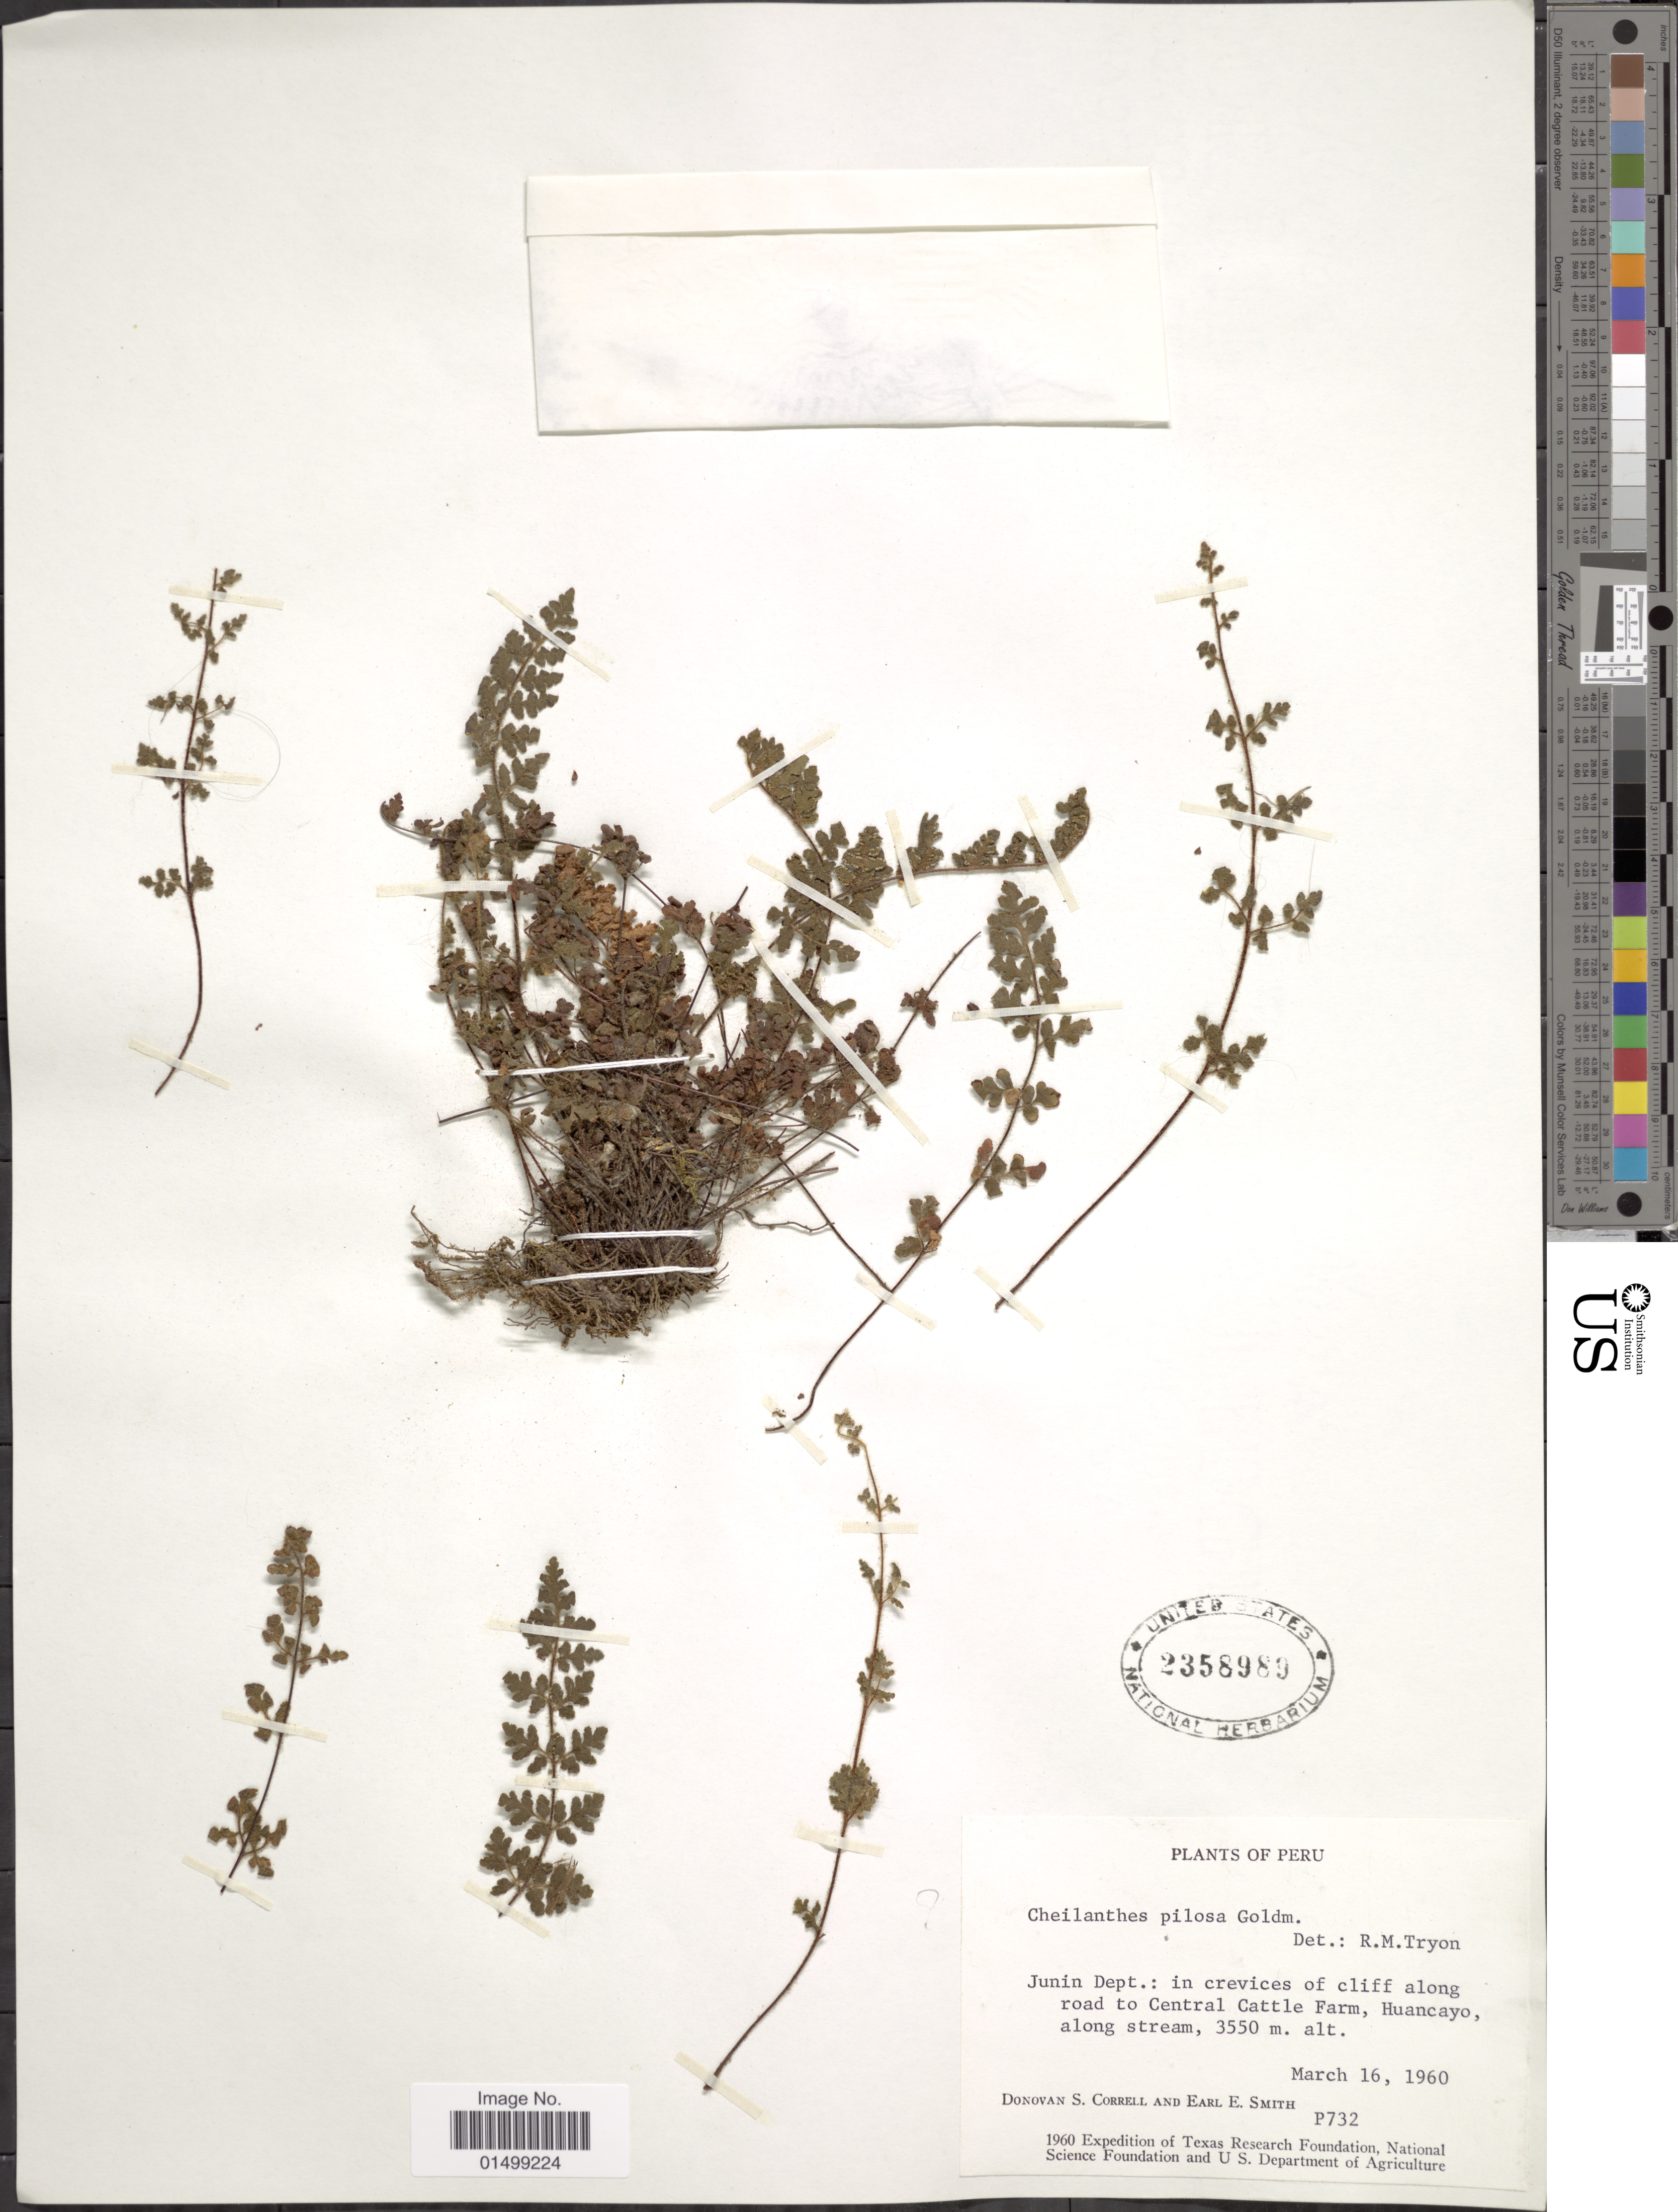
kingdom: Plantae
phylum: Tracheophyta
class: Polypodiopsida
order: Polypodiales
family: Pteridaceae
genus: Cheilanthes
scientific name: Cheilanthes pilosa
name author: Goldm.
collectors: D. S. Correll & E. E. Smith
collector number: P732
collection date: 1960-03-16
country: Peru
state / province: Junín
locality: In crevices of cliff along road to Central Cattle Farm, Huancayo, along stream.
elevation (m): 3550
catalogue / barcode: US 2358989